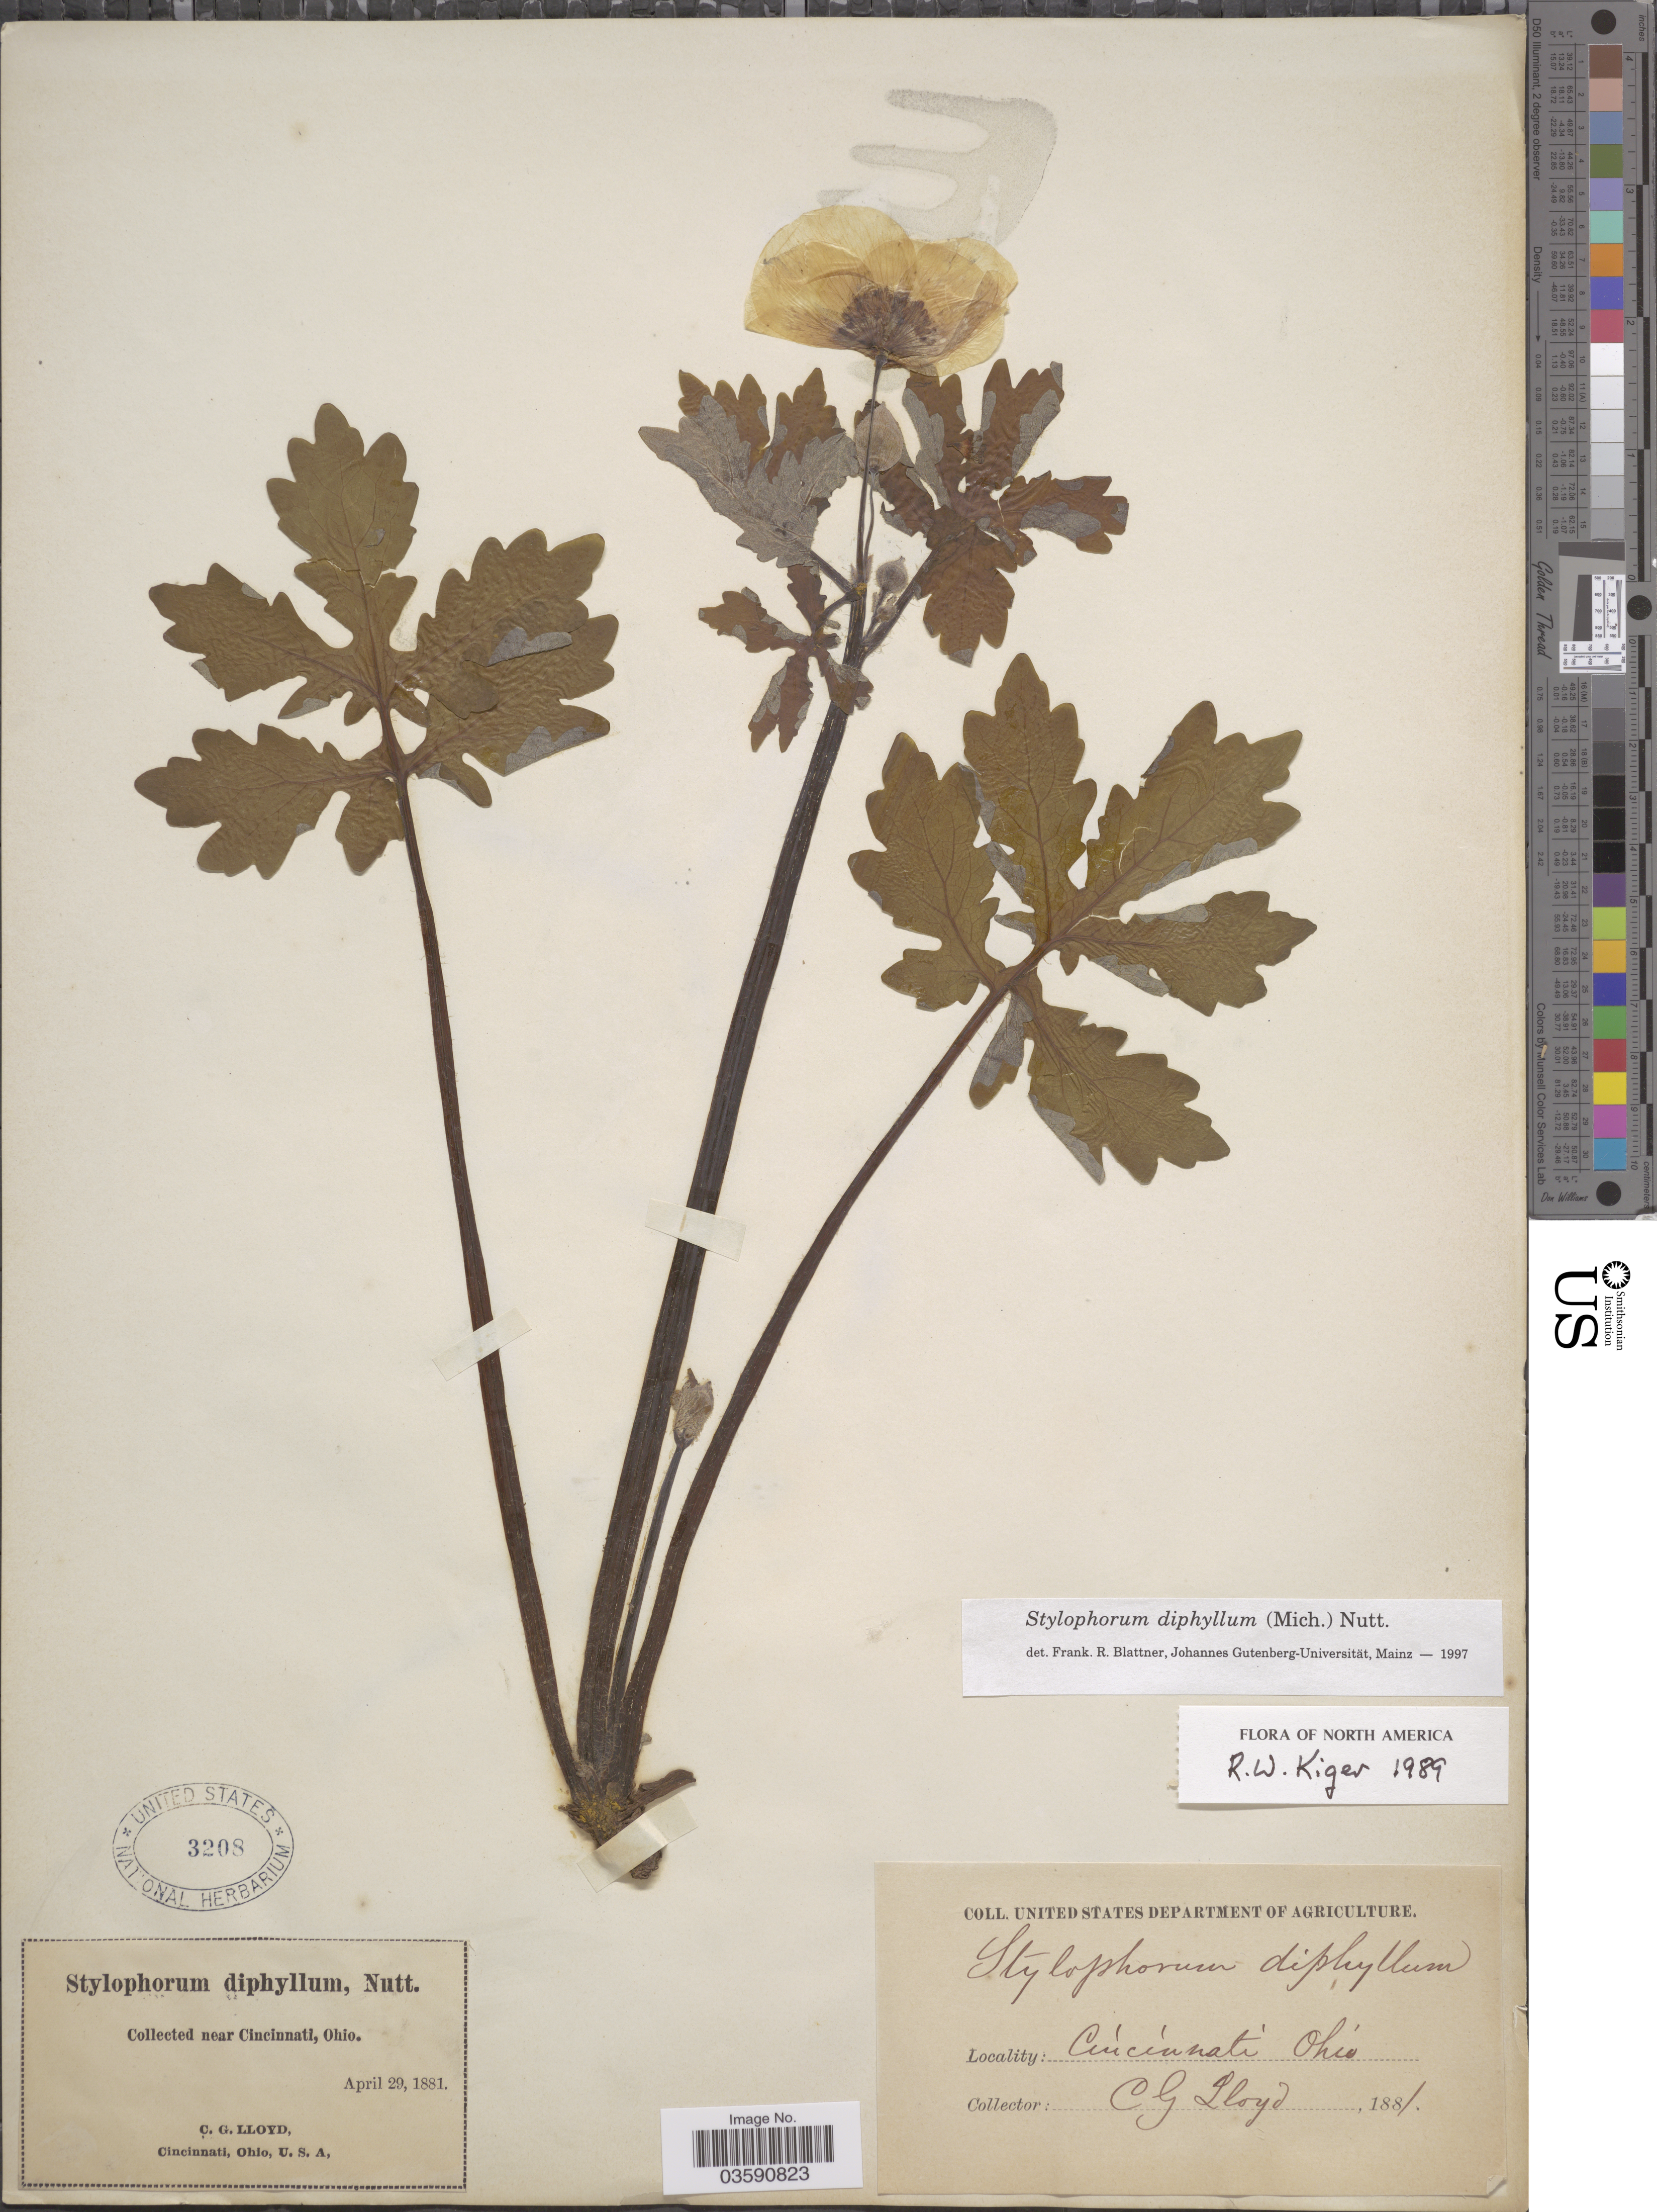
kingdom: Plantae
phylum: Tracheophyta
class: Magnoliopsida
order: Ranunculales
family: Papaveraceae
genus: Stylophorum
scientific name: Stylophorum diphyllum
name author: (Michx.) Nutt.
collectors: C. G. Lloyd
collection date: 1881-04-29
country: United States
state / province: Ohio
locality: Near Cincinnati.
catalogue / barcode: US 3208